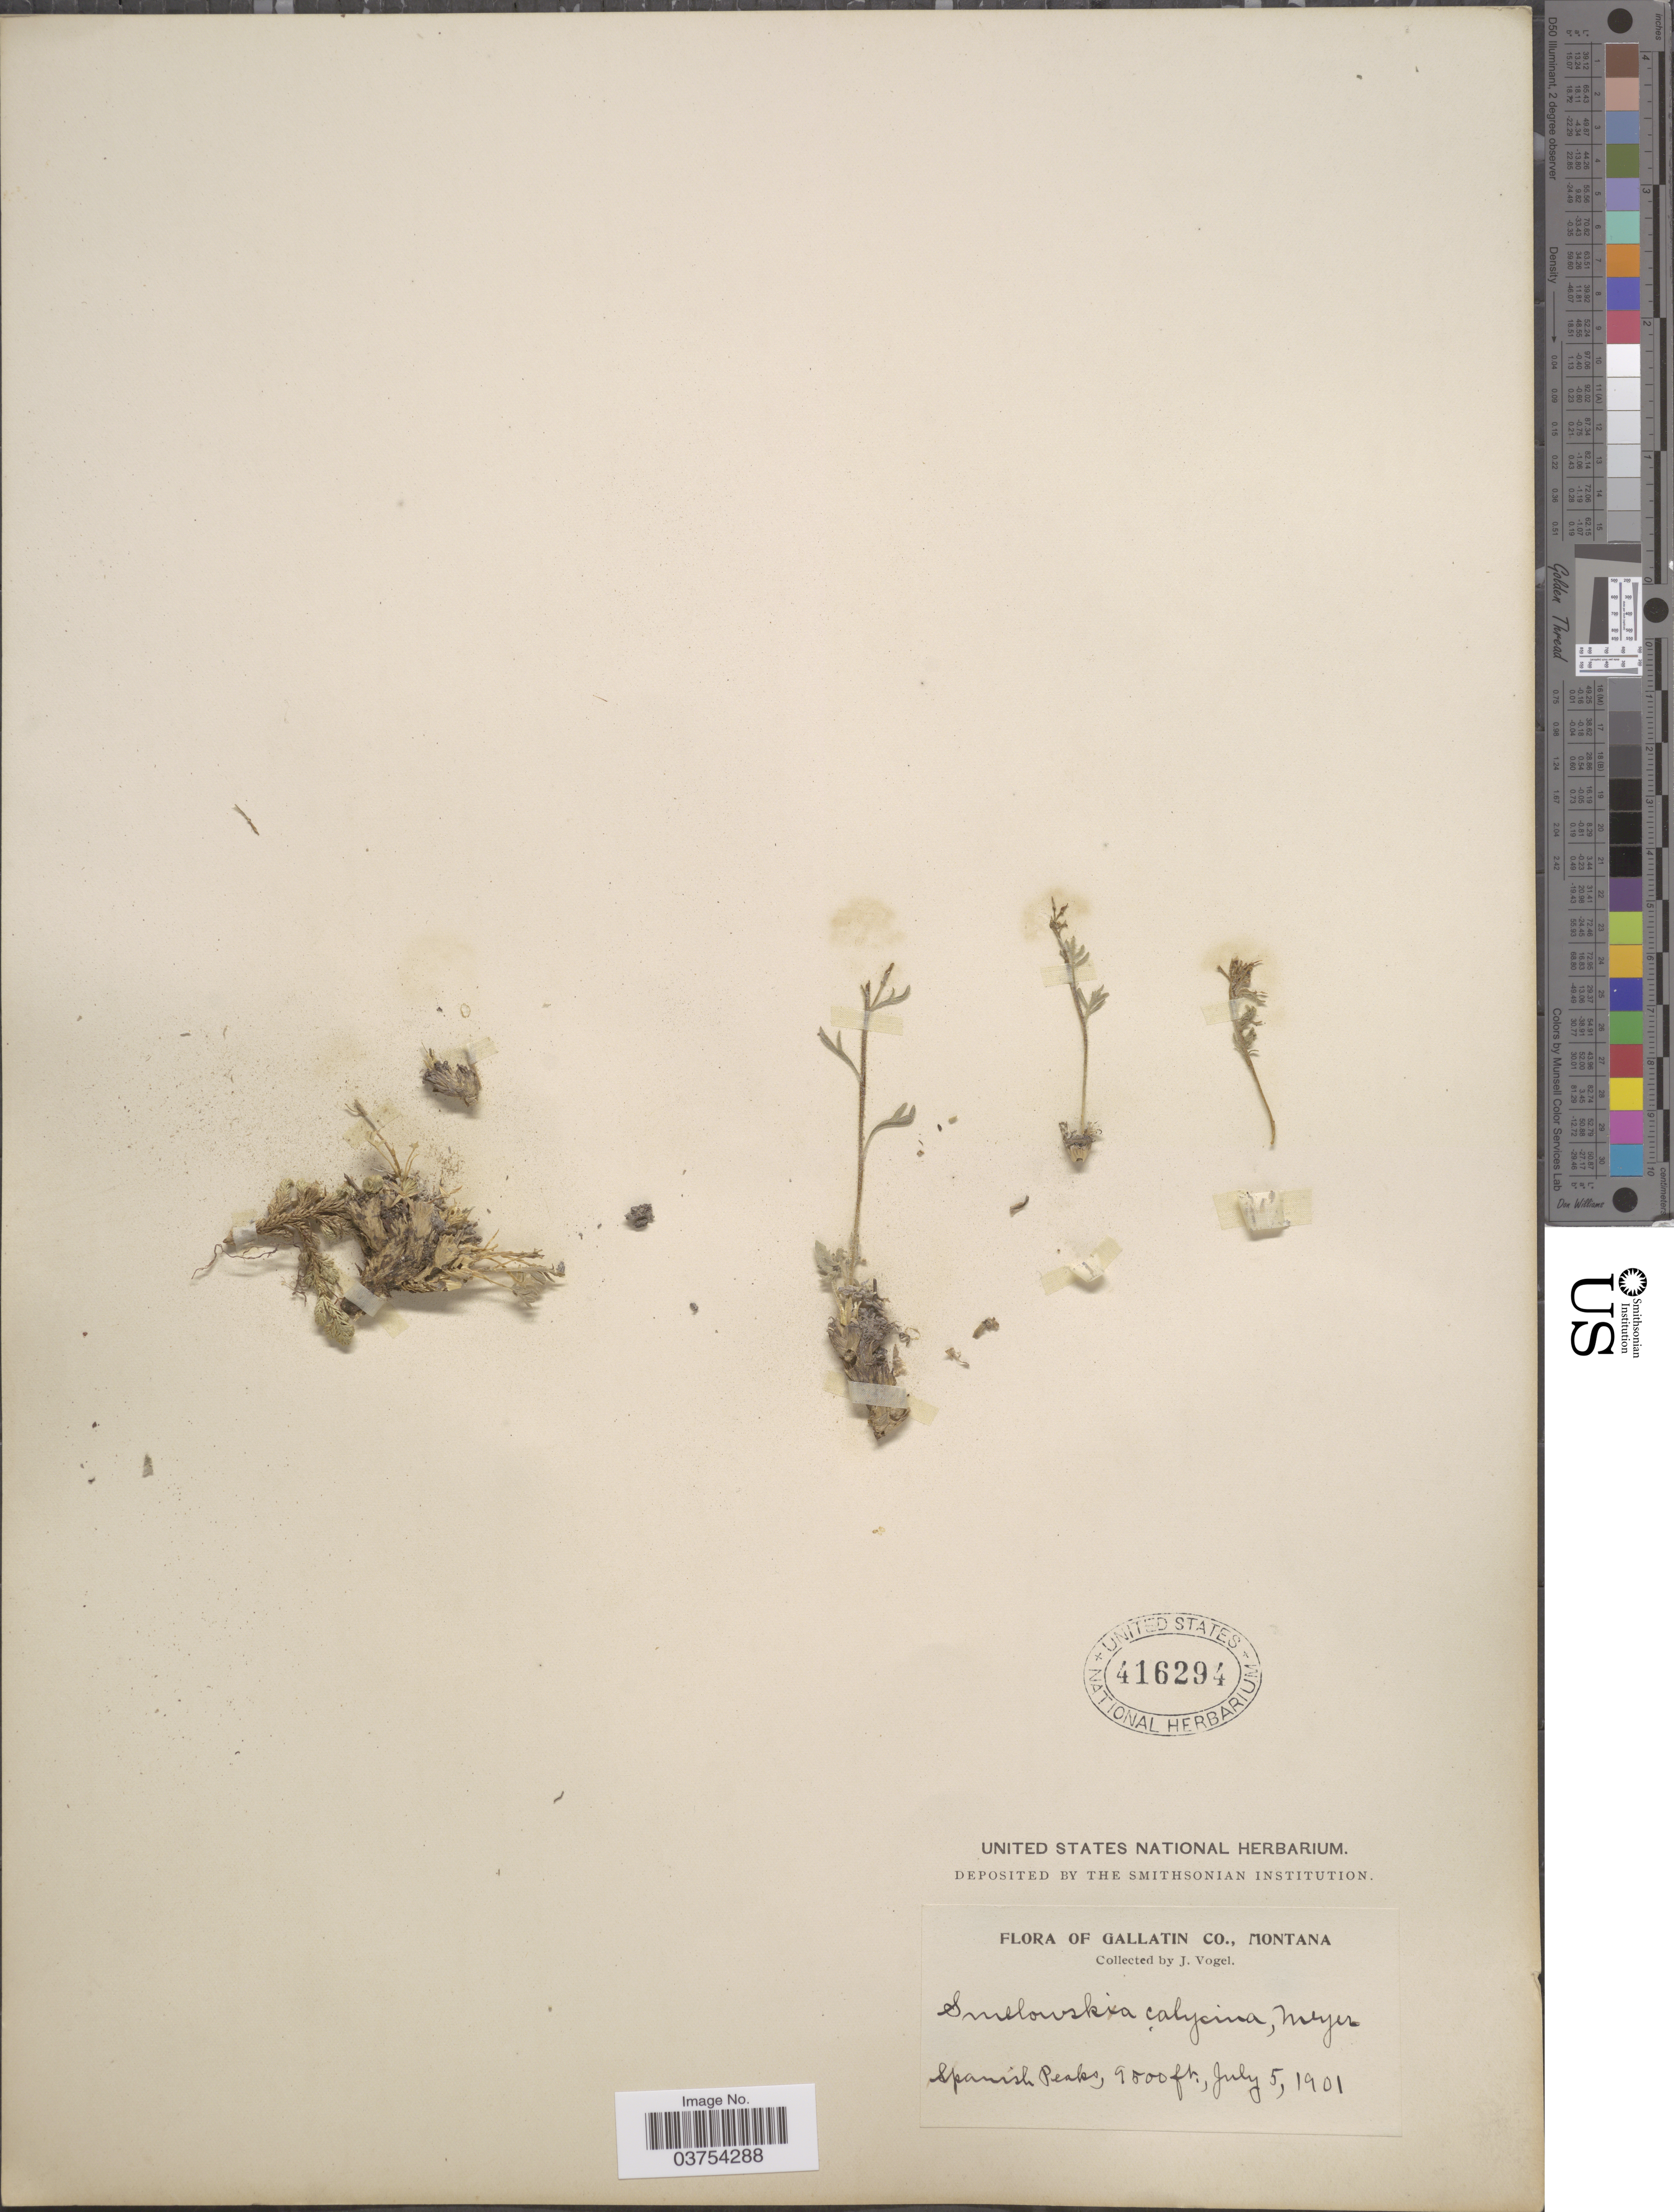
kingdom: Plantae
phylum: Tracheophyta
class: Magnoliopsida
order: Brassicales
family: Brassicaceae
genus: Smelowskia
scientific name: Smelowskia calycina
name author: (Stephan) C.A. Mey.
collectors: J. Vogel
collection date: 1901-07-05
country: United States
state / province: Montana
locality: Gallatin Co. Spanish Peaks.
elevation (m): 2896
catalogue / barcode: US 416294